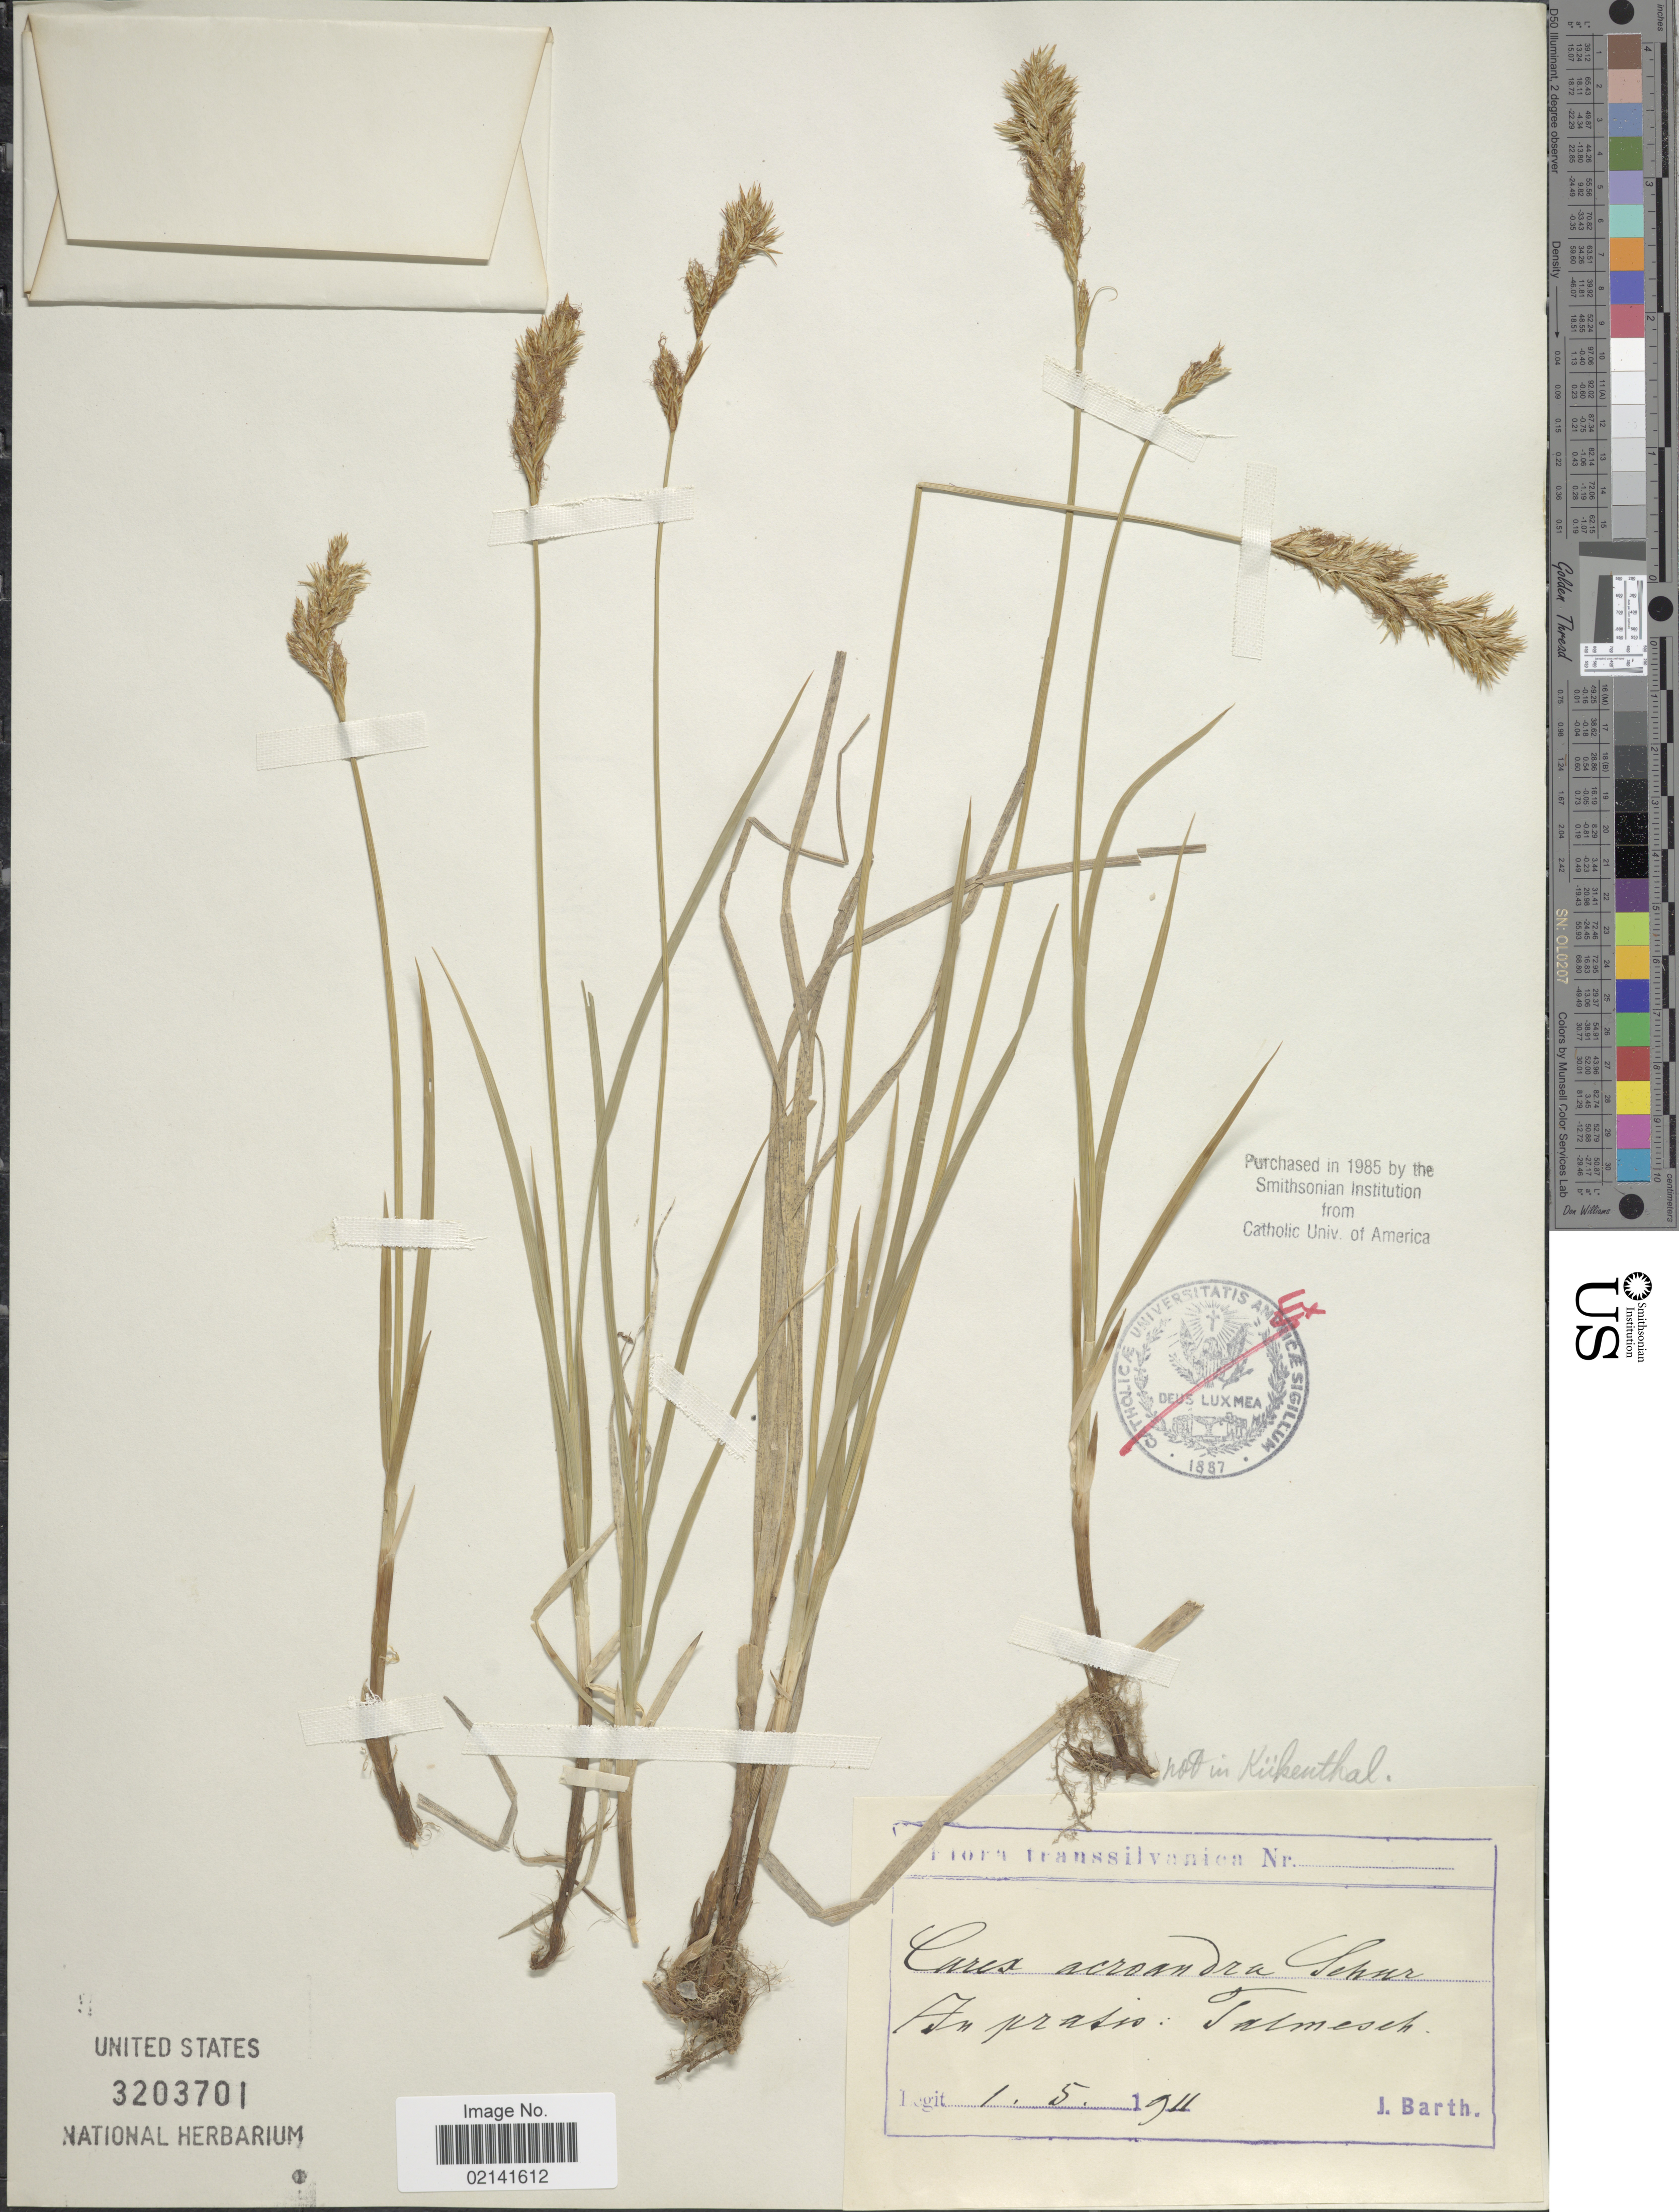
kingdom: Plantae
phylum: Tracheophyta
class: Liliopsida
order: Poales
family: Cyperaceae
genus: Carex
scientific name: Carex repens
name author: Bellardi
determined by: Strong, Mark T., (BOT), Smithsonian Institution - National Museum of Natural History (UNITED STATES)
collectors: J. Barth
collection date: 1911-05-01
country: Romania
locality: Transsilvanica, In pratis: Talmesch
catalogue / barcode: US 3203701